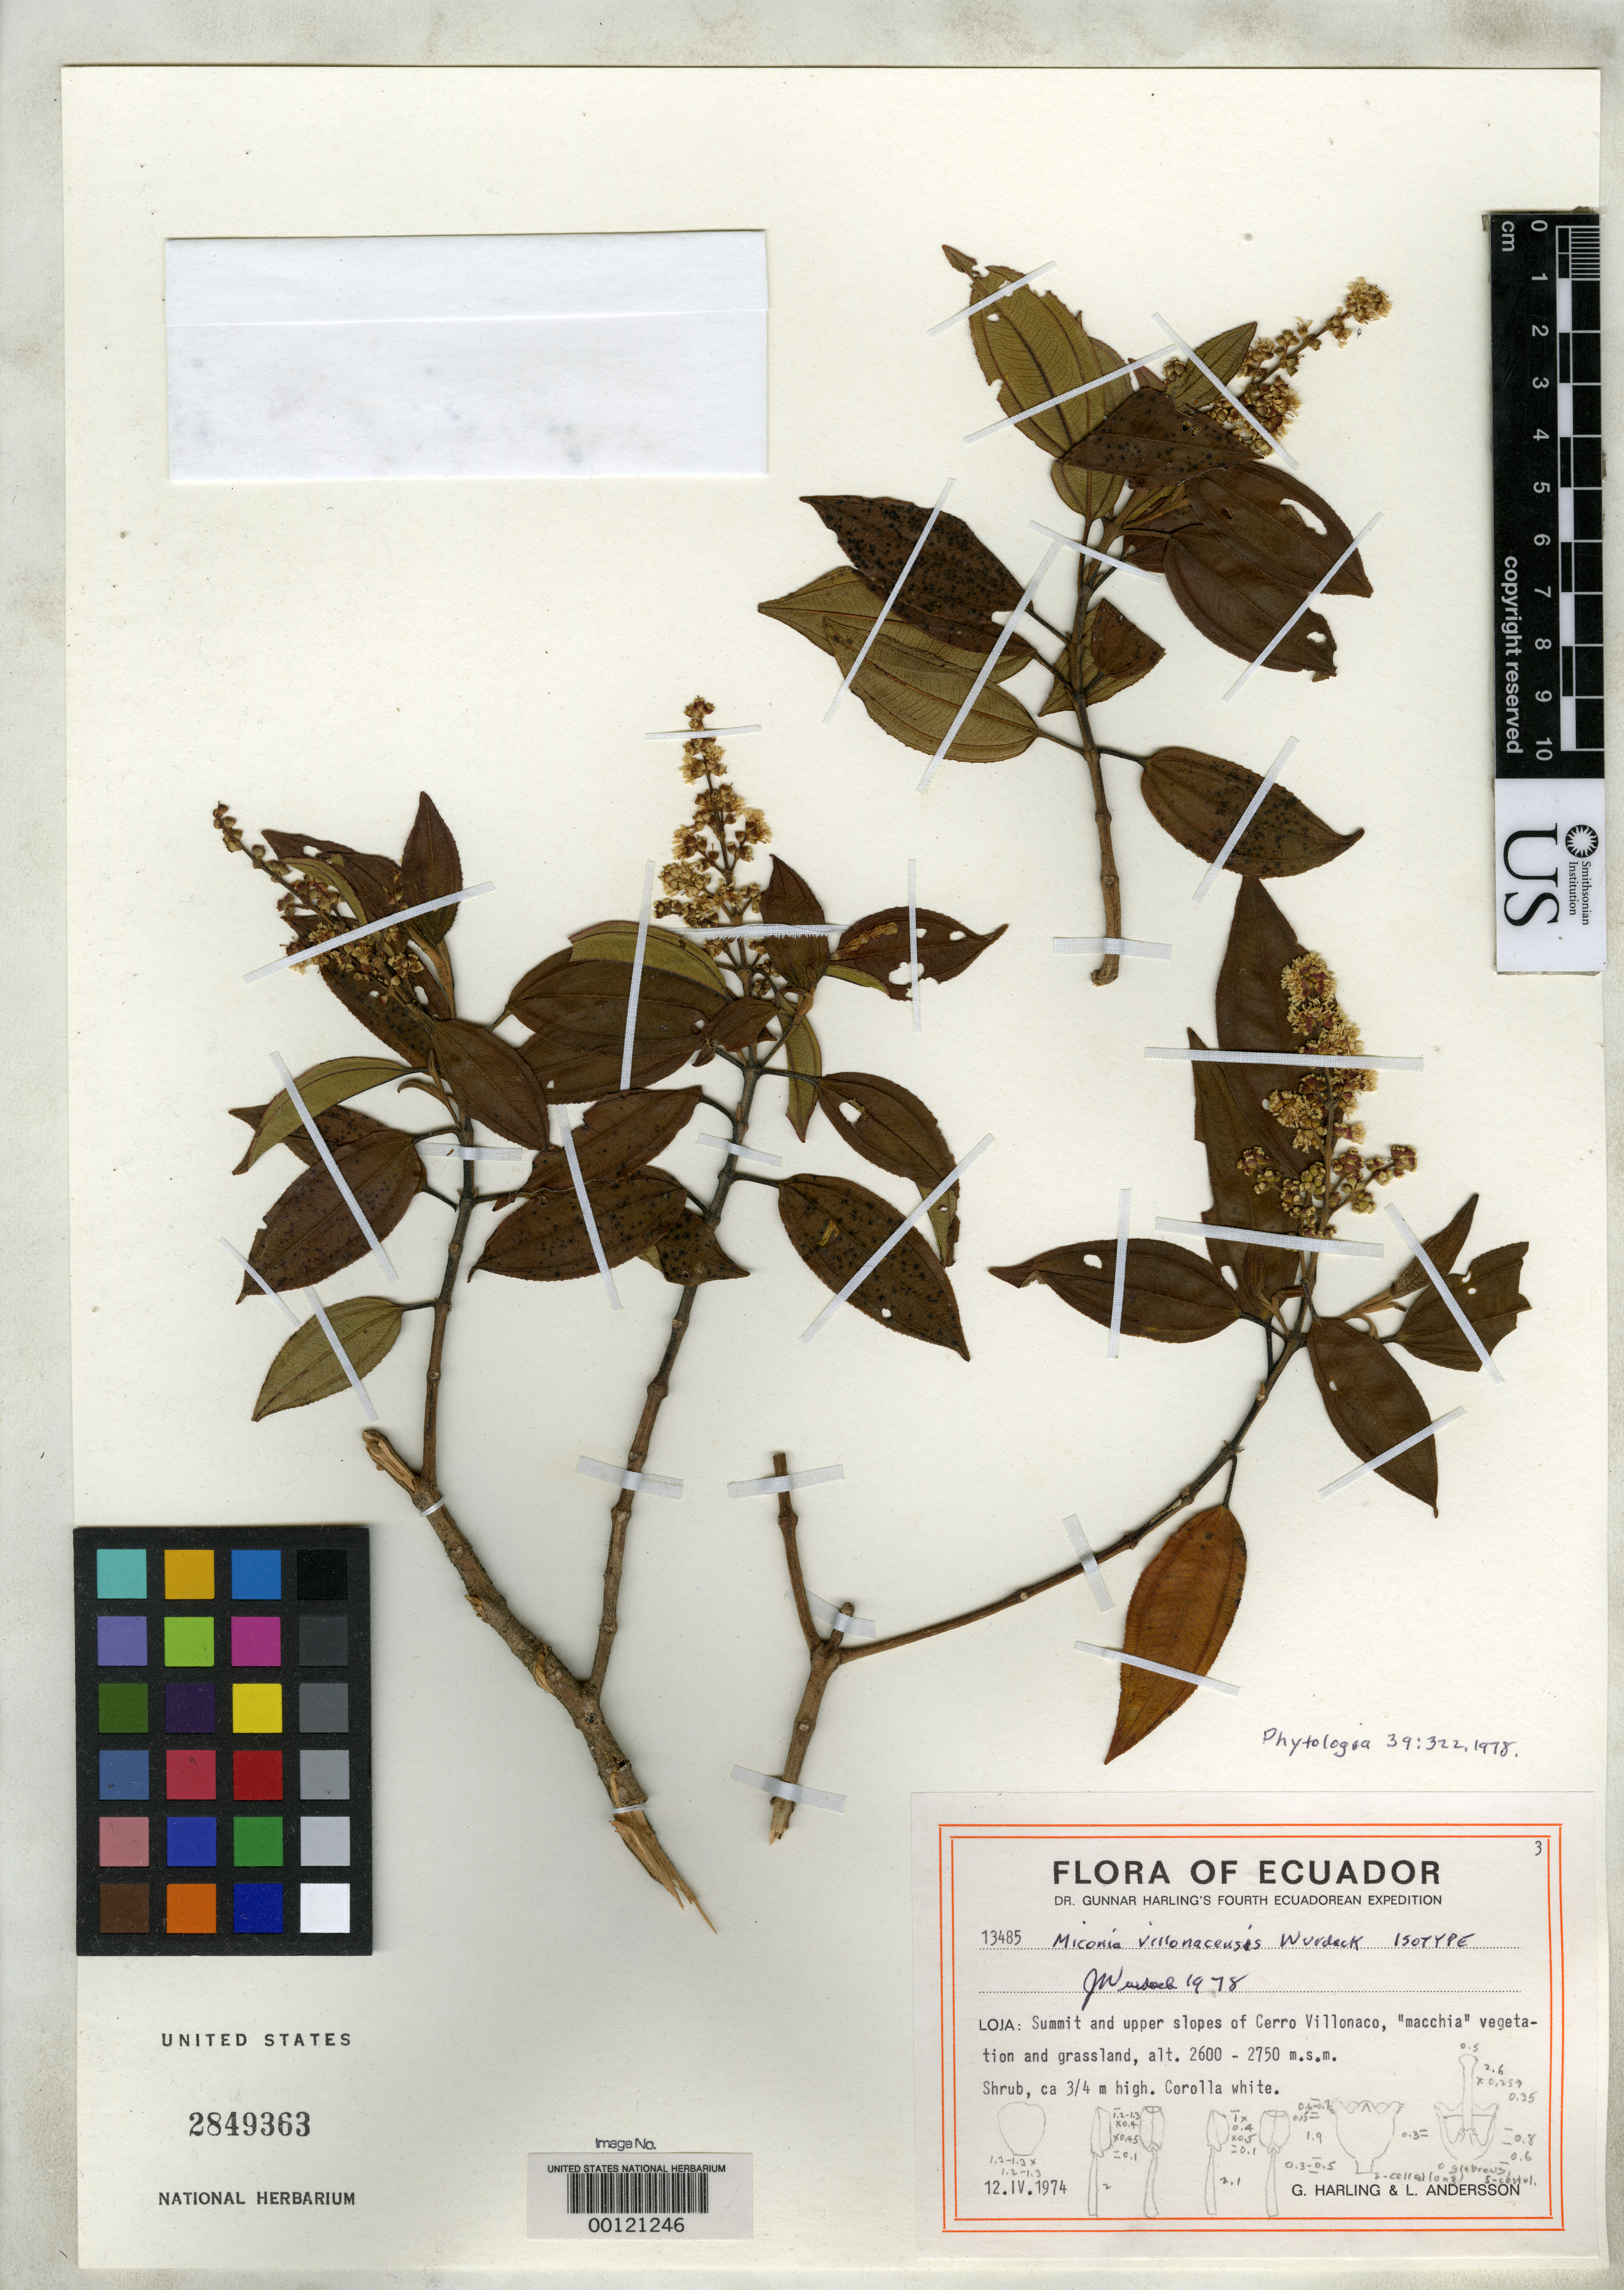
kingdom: Plantae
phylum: Tracheophyta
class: Magnoliopsida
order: Myrtales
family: Melastomataceae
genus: Miconia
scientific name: Miconia villonacensis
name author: Wurdack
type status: Isotype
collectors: G. Harling & L. Andersson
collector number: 13485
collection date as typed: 12 Apr 1974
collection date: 1974-04-12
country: Ecuador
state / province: Loja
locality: Cerro Villanaco.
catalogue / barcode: US 2849363